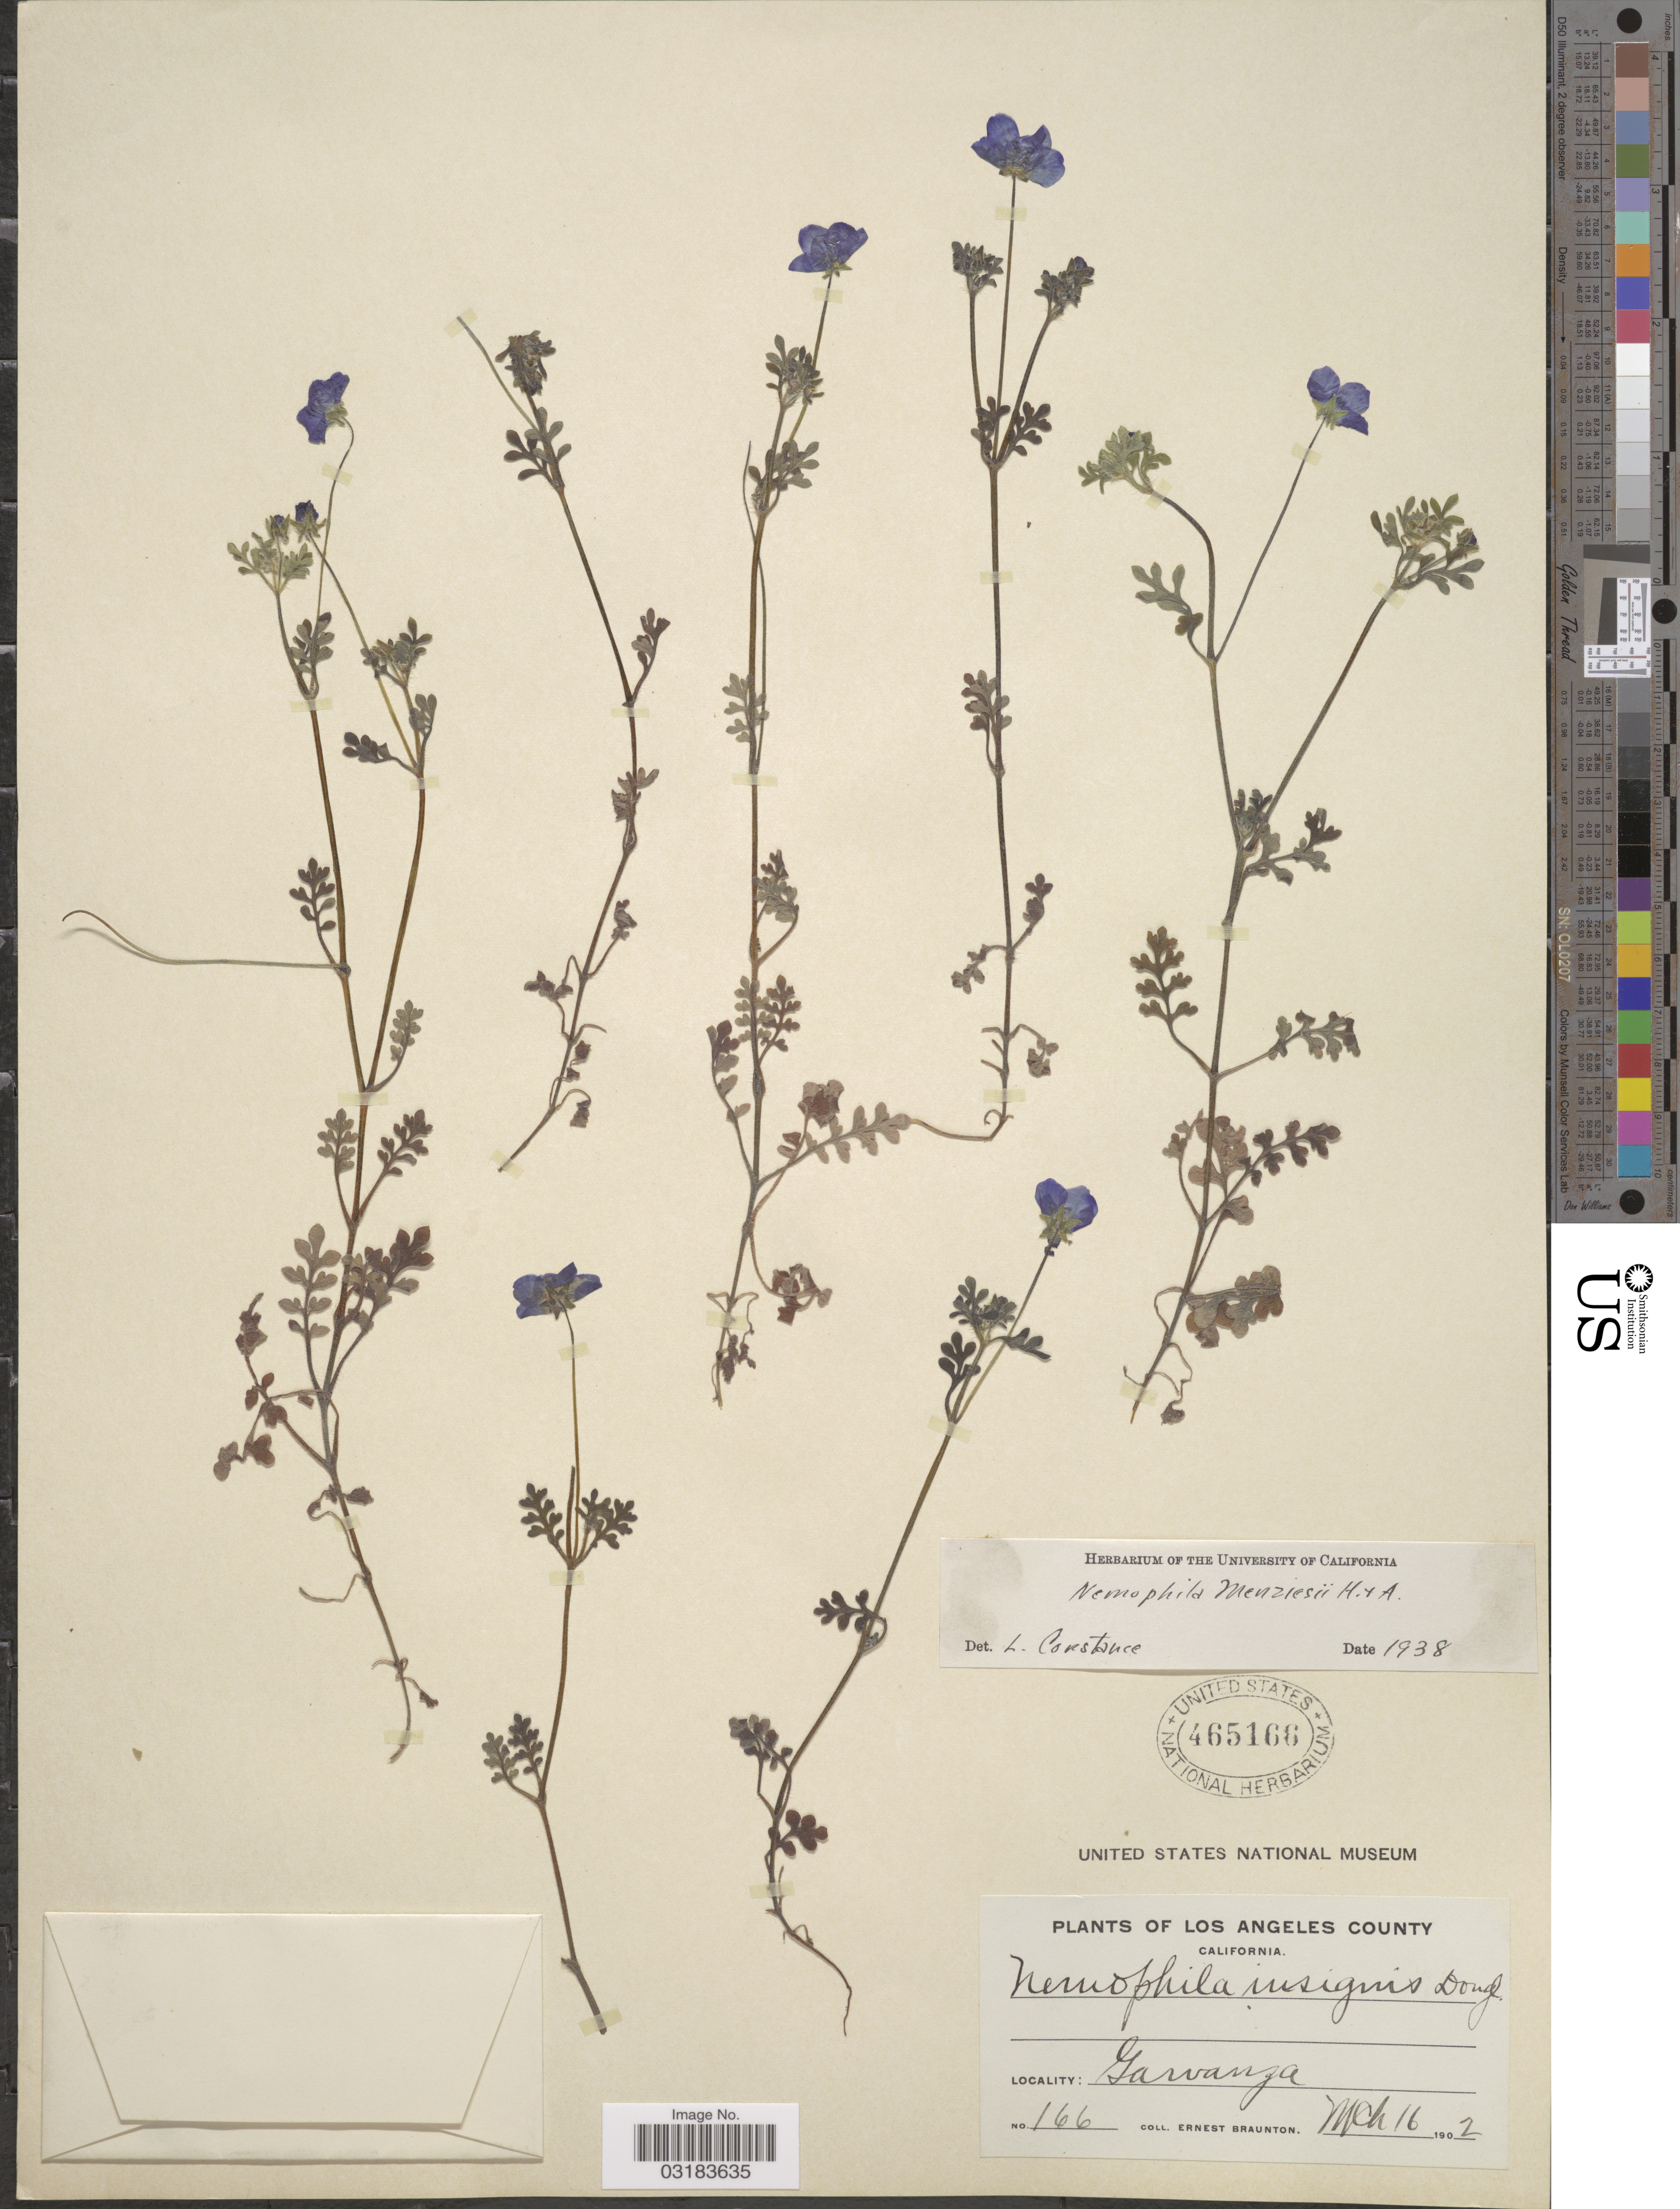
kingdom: Plantae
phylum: Tracheophyta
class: Magnoliopsida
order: Boraginales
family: Hydrophyllaceae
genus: Nemophila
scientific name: Nemophila menziesii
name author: Hook. & Arn.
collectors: E. Braunton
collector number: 166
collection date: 1902-03-16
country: United States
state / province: California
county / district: Los Angeles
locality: Los Angeles County. Garvanza.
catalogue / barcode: US 465166